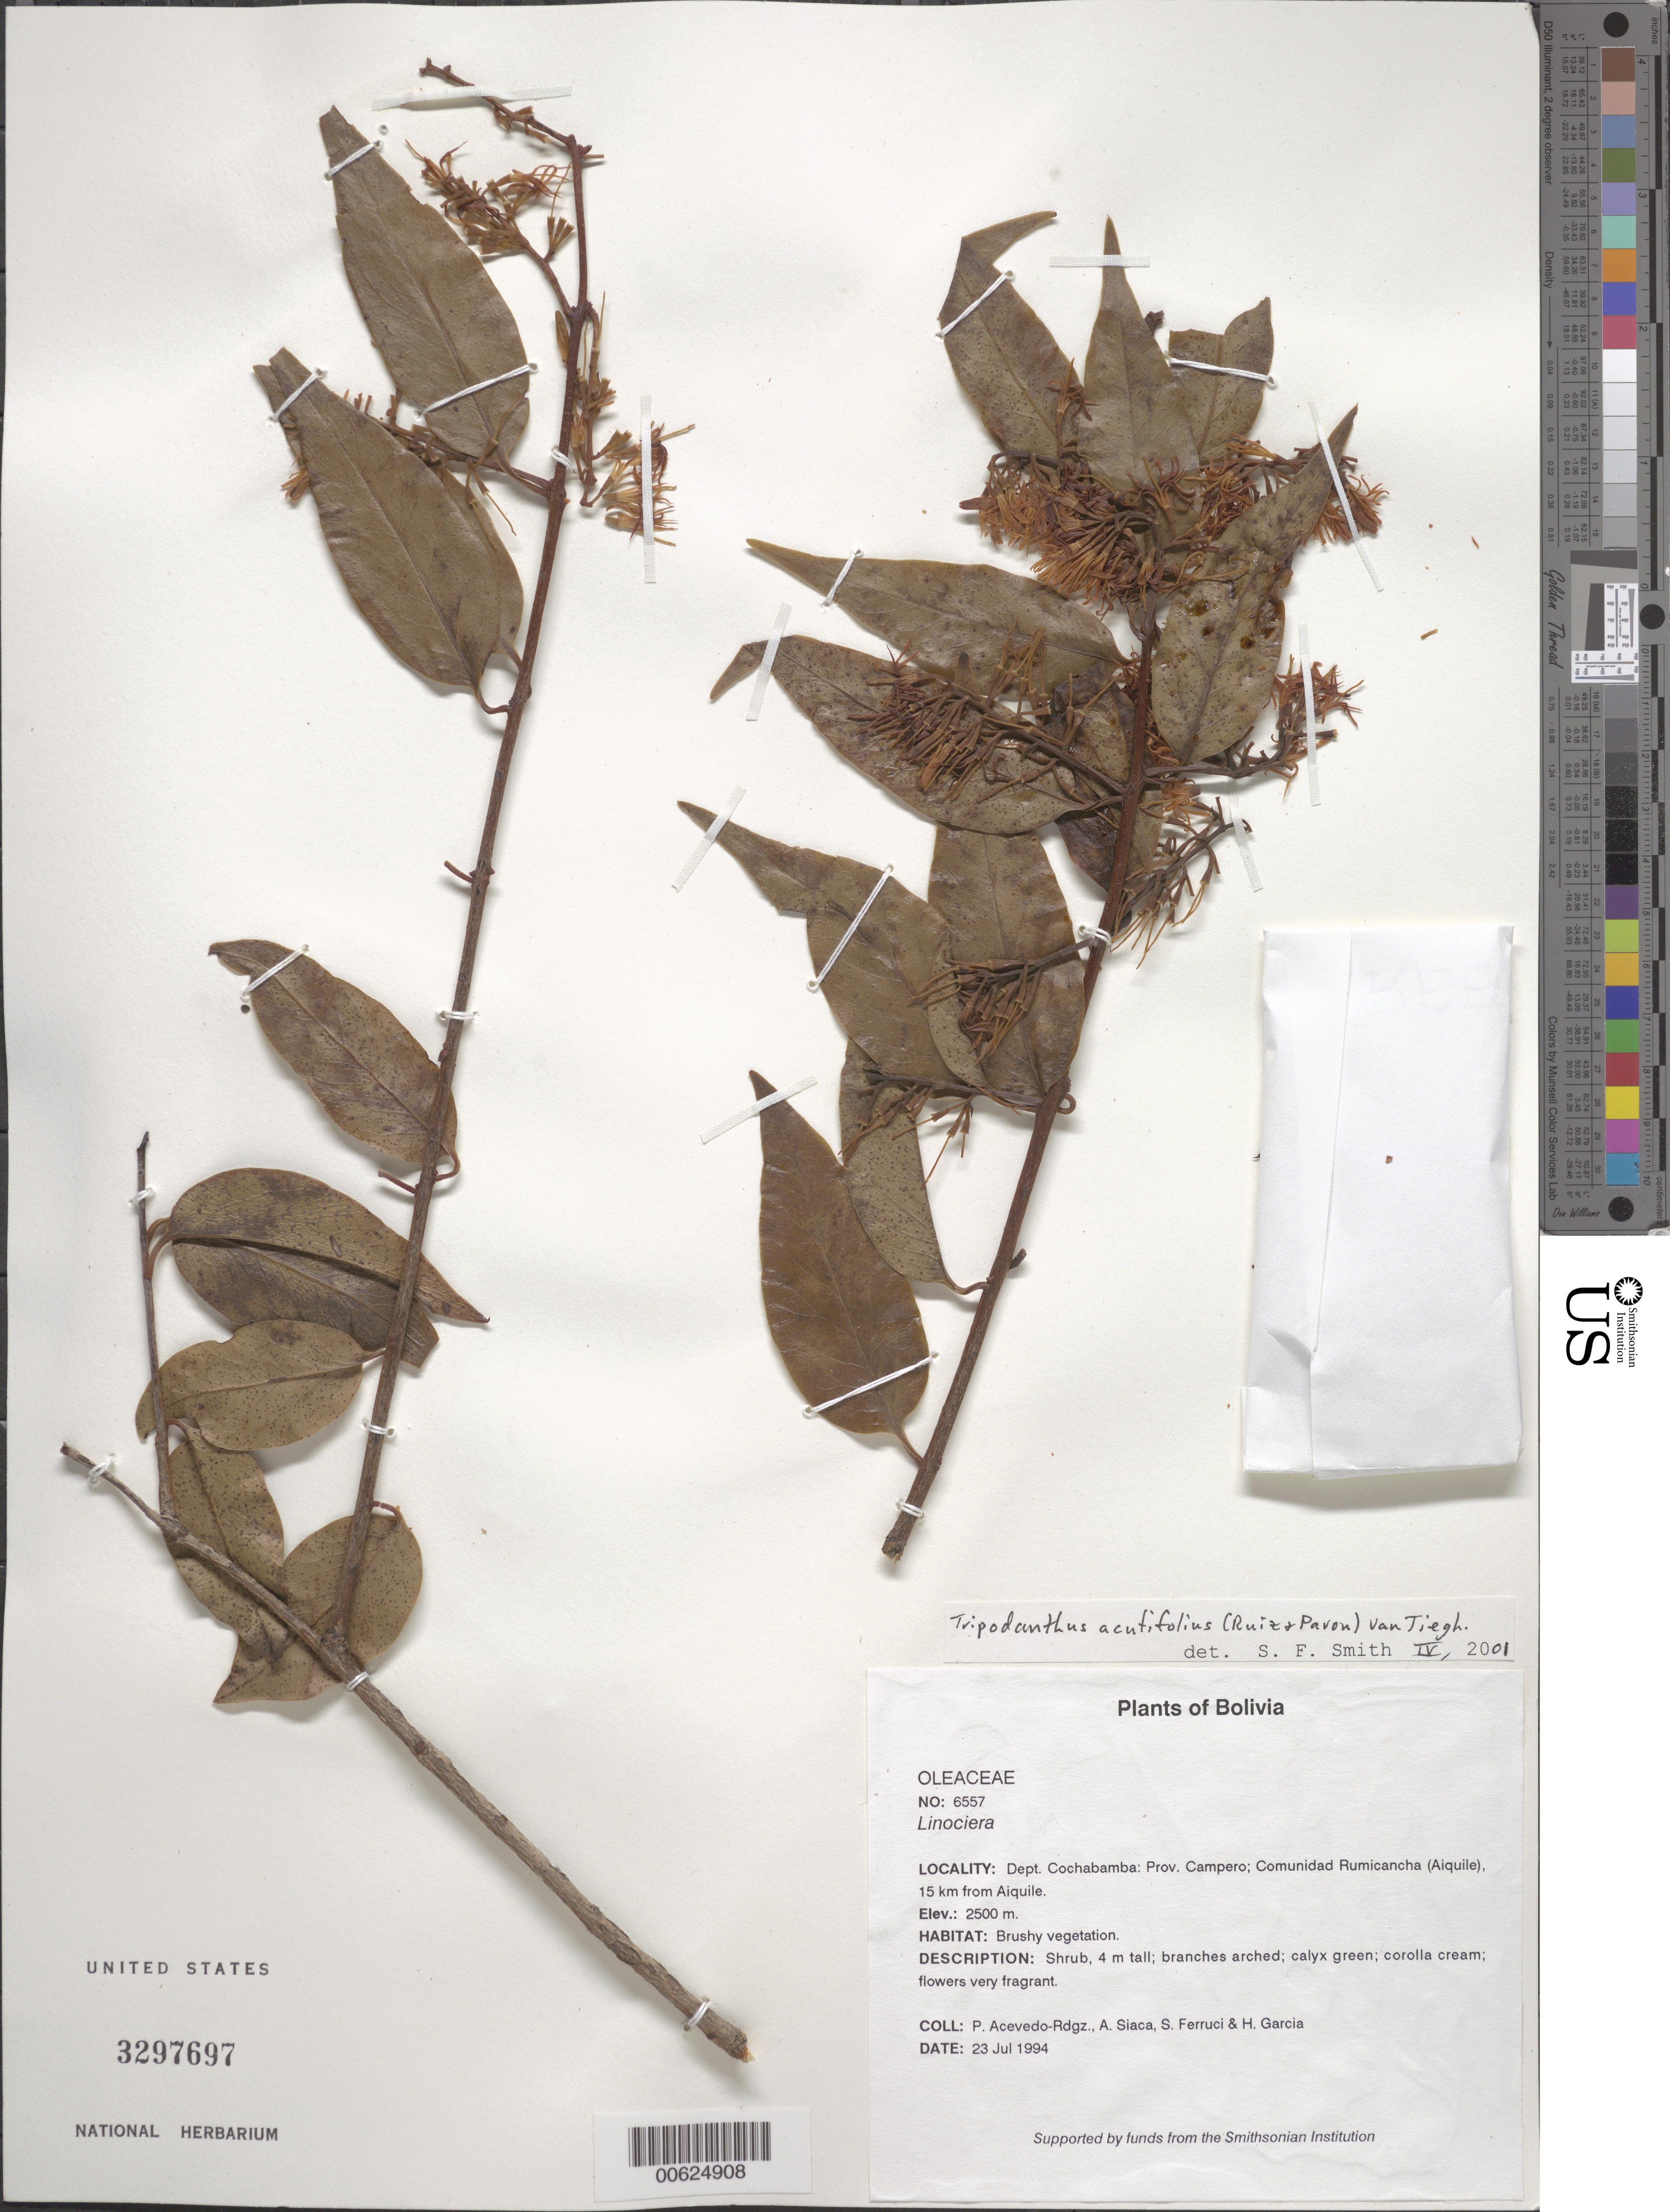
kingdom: Plantae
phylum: Tracheophyta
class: Magnoliopsida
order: Santalales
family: Loranthaceae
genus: Tripodanthus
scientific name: Tripodanthus acutifolius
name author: Tiegh.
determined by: Smith, Stephen F., (US), NMNH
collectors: P. Acevedo-Rodr., A. Siaca, S. Ferrucci & H. Garcia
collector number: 6557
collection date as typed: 23 Jul 1994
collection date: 1994-07-23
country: Bolivia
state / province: Cochabamba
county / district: Campero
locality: Depart. Cochabamba; Prov. Campero; Comunidad Rumicancha (Aiquile), 15 km from Aiquile.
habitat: Brushy vegetation.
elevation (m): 2500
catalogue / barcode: US 3297697